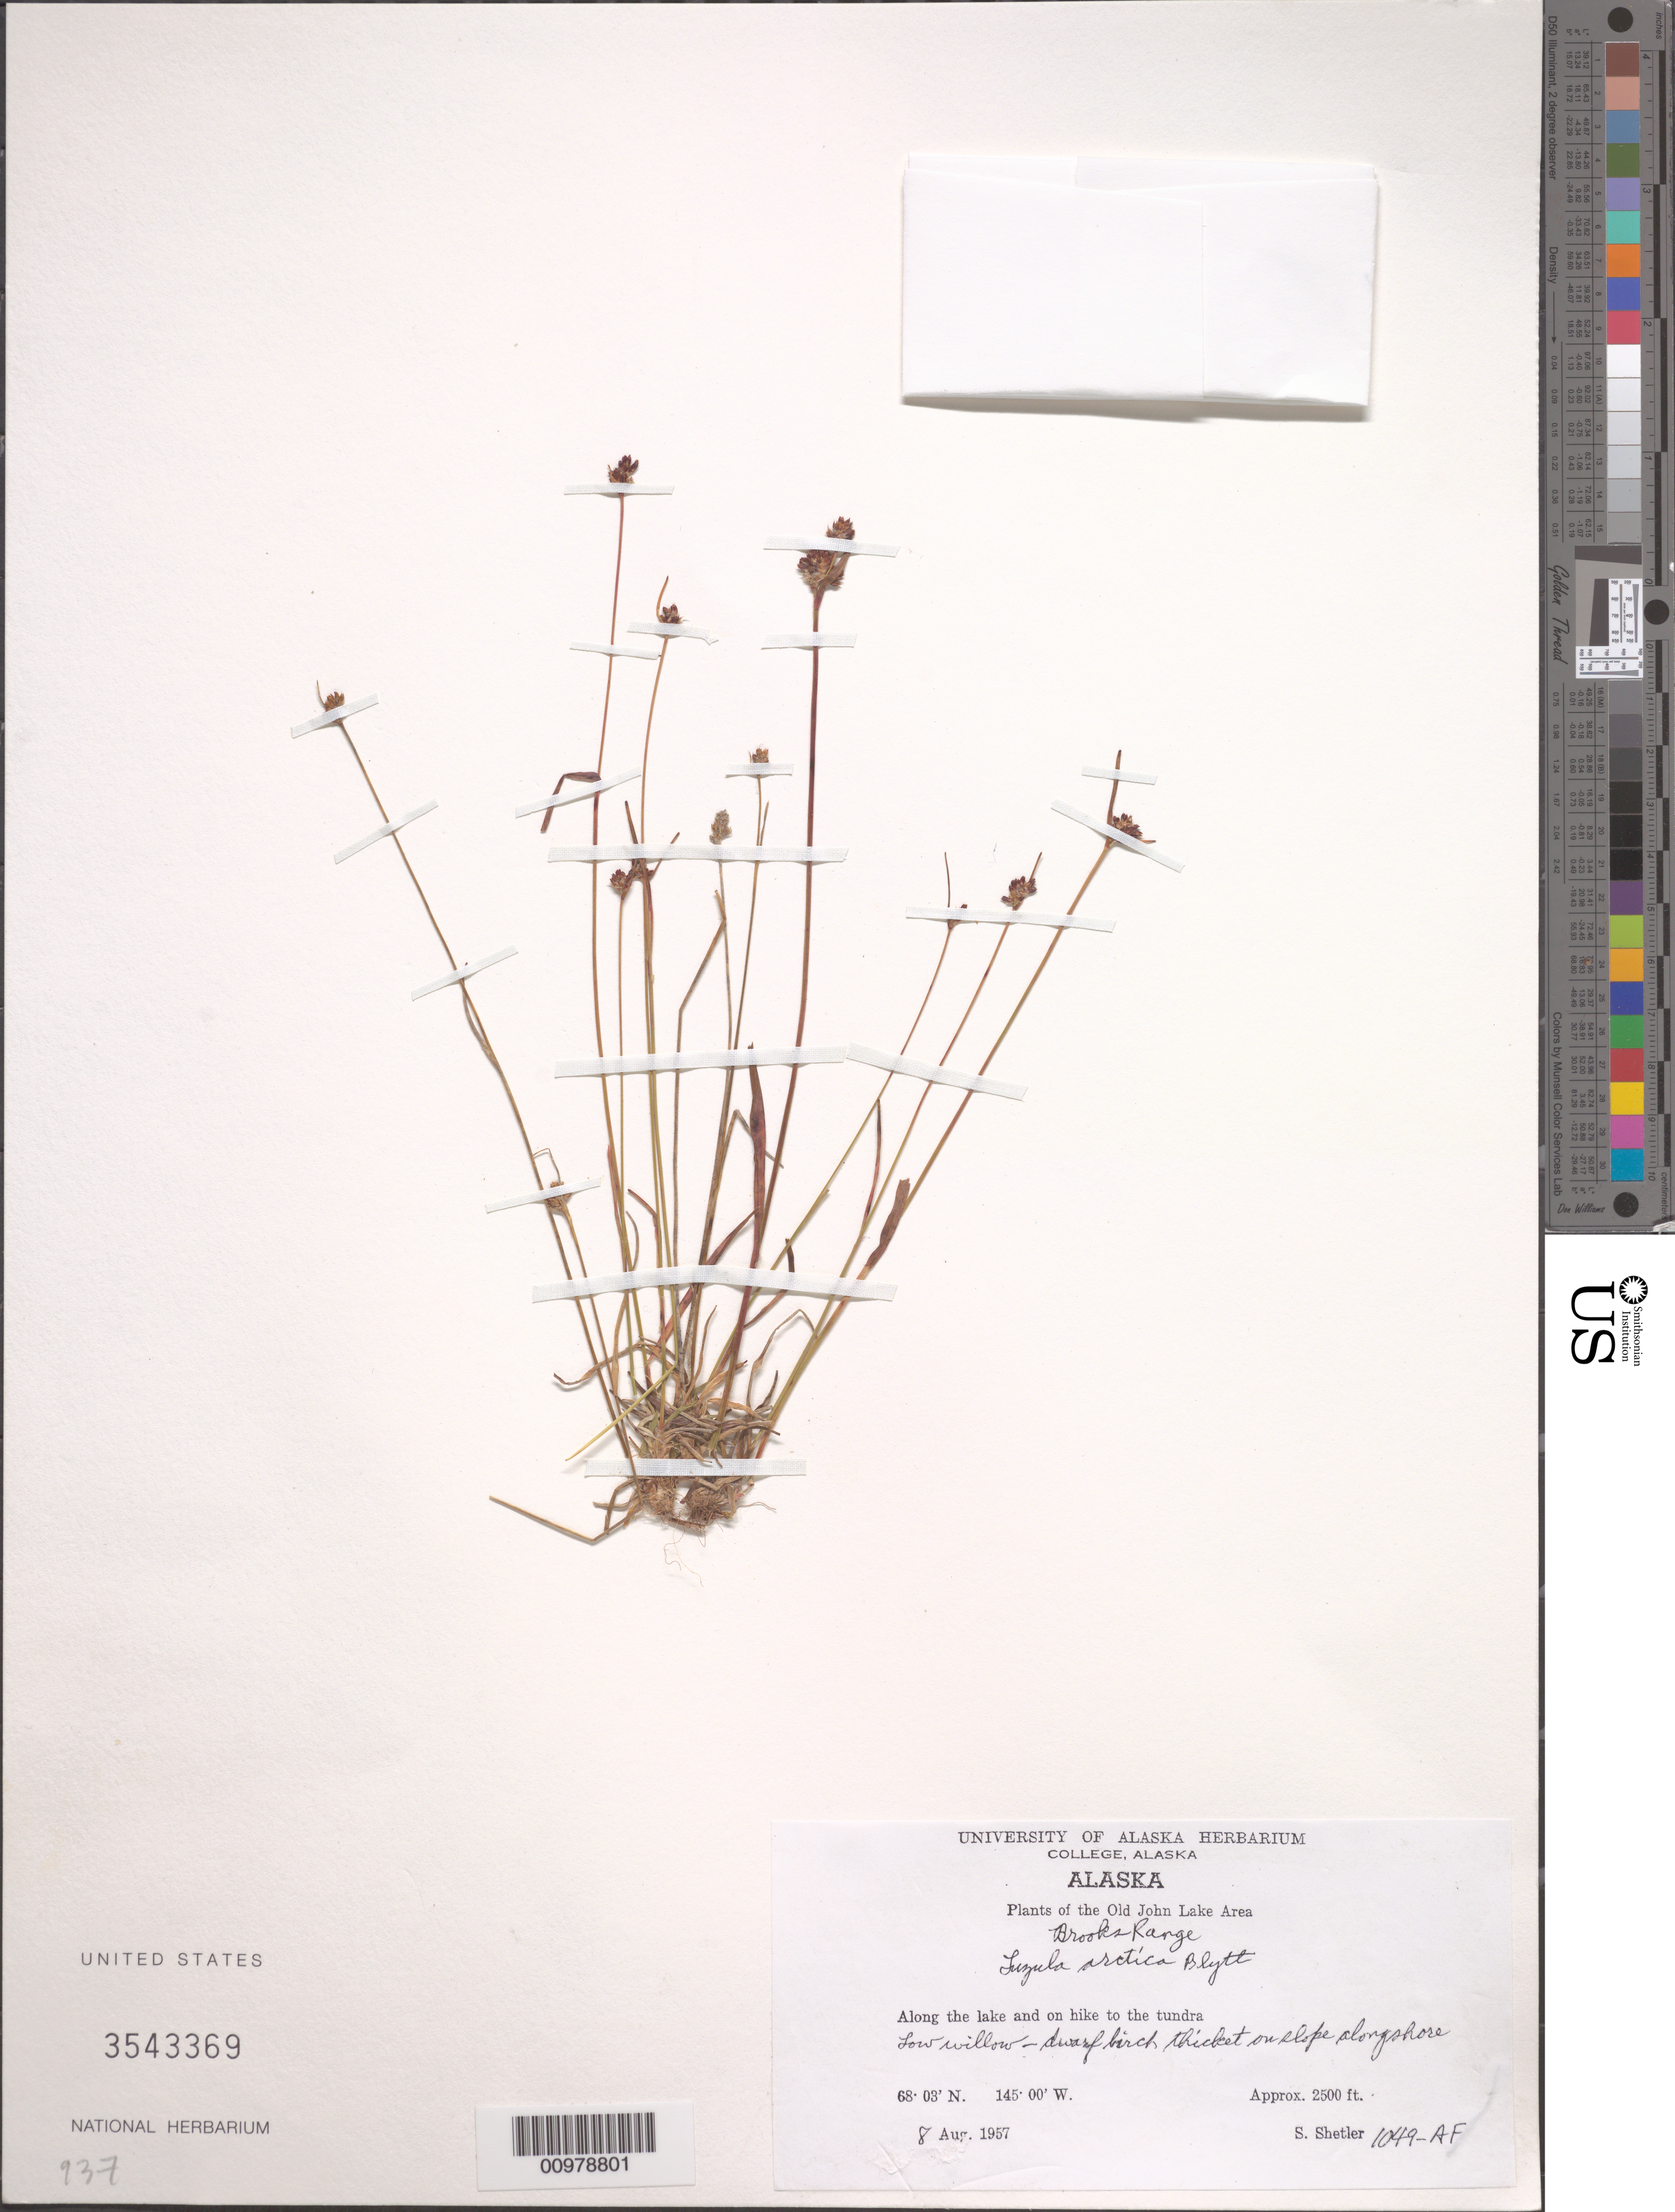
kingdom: Plantae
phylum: Tracheophyta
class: Liliopsida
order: Poales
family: Juncaceae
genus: Luzula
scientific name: Luzula nivalis var. latifolia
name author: Sam. ex Hultén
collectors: S. Shetler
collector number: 1049-AF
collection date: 1957-08-08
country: United States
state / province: Alaska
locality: The Old John Lake Area. Brooks Range, Along the lake and on hike to the tundra.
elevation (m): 762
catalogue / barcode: US 3543369